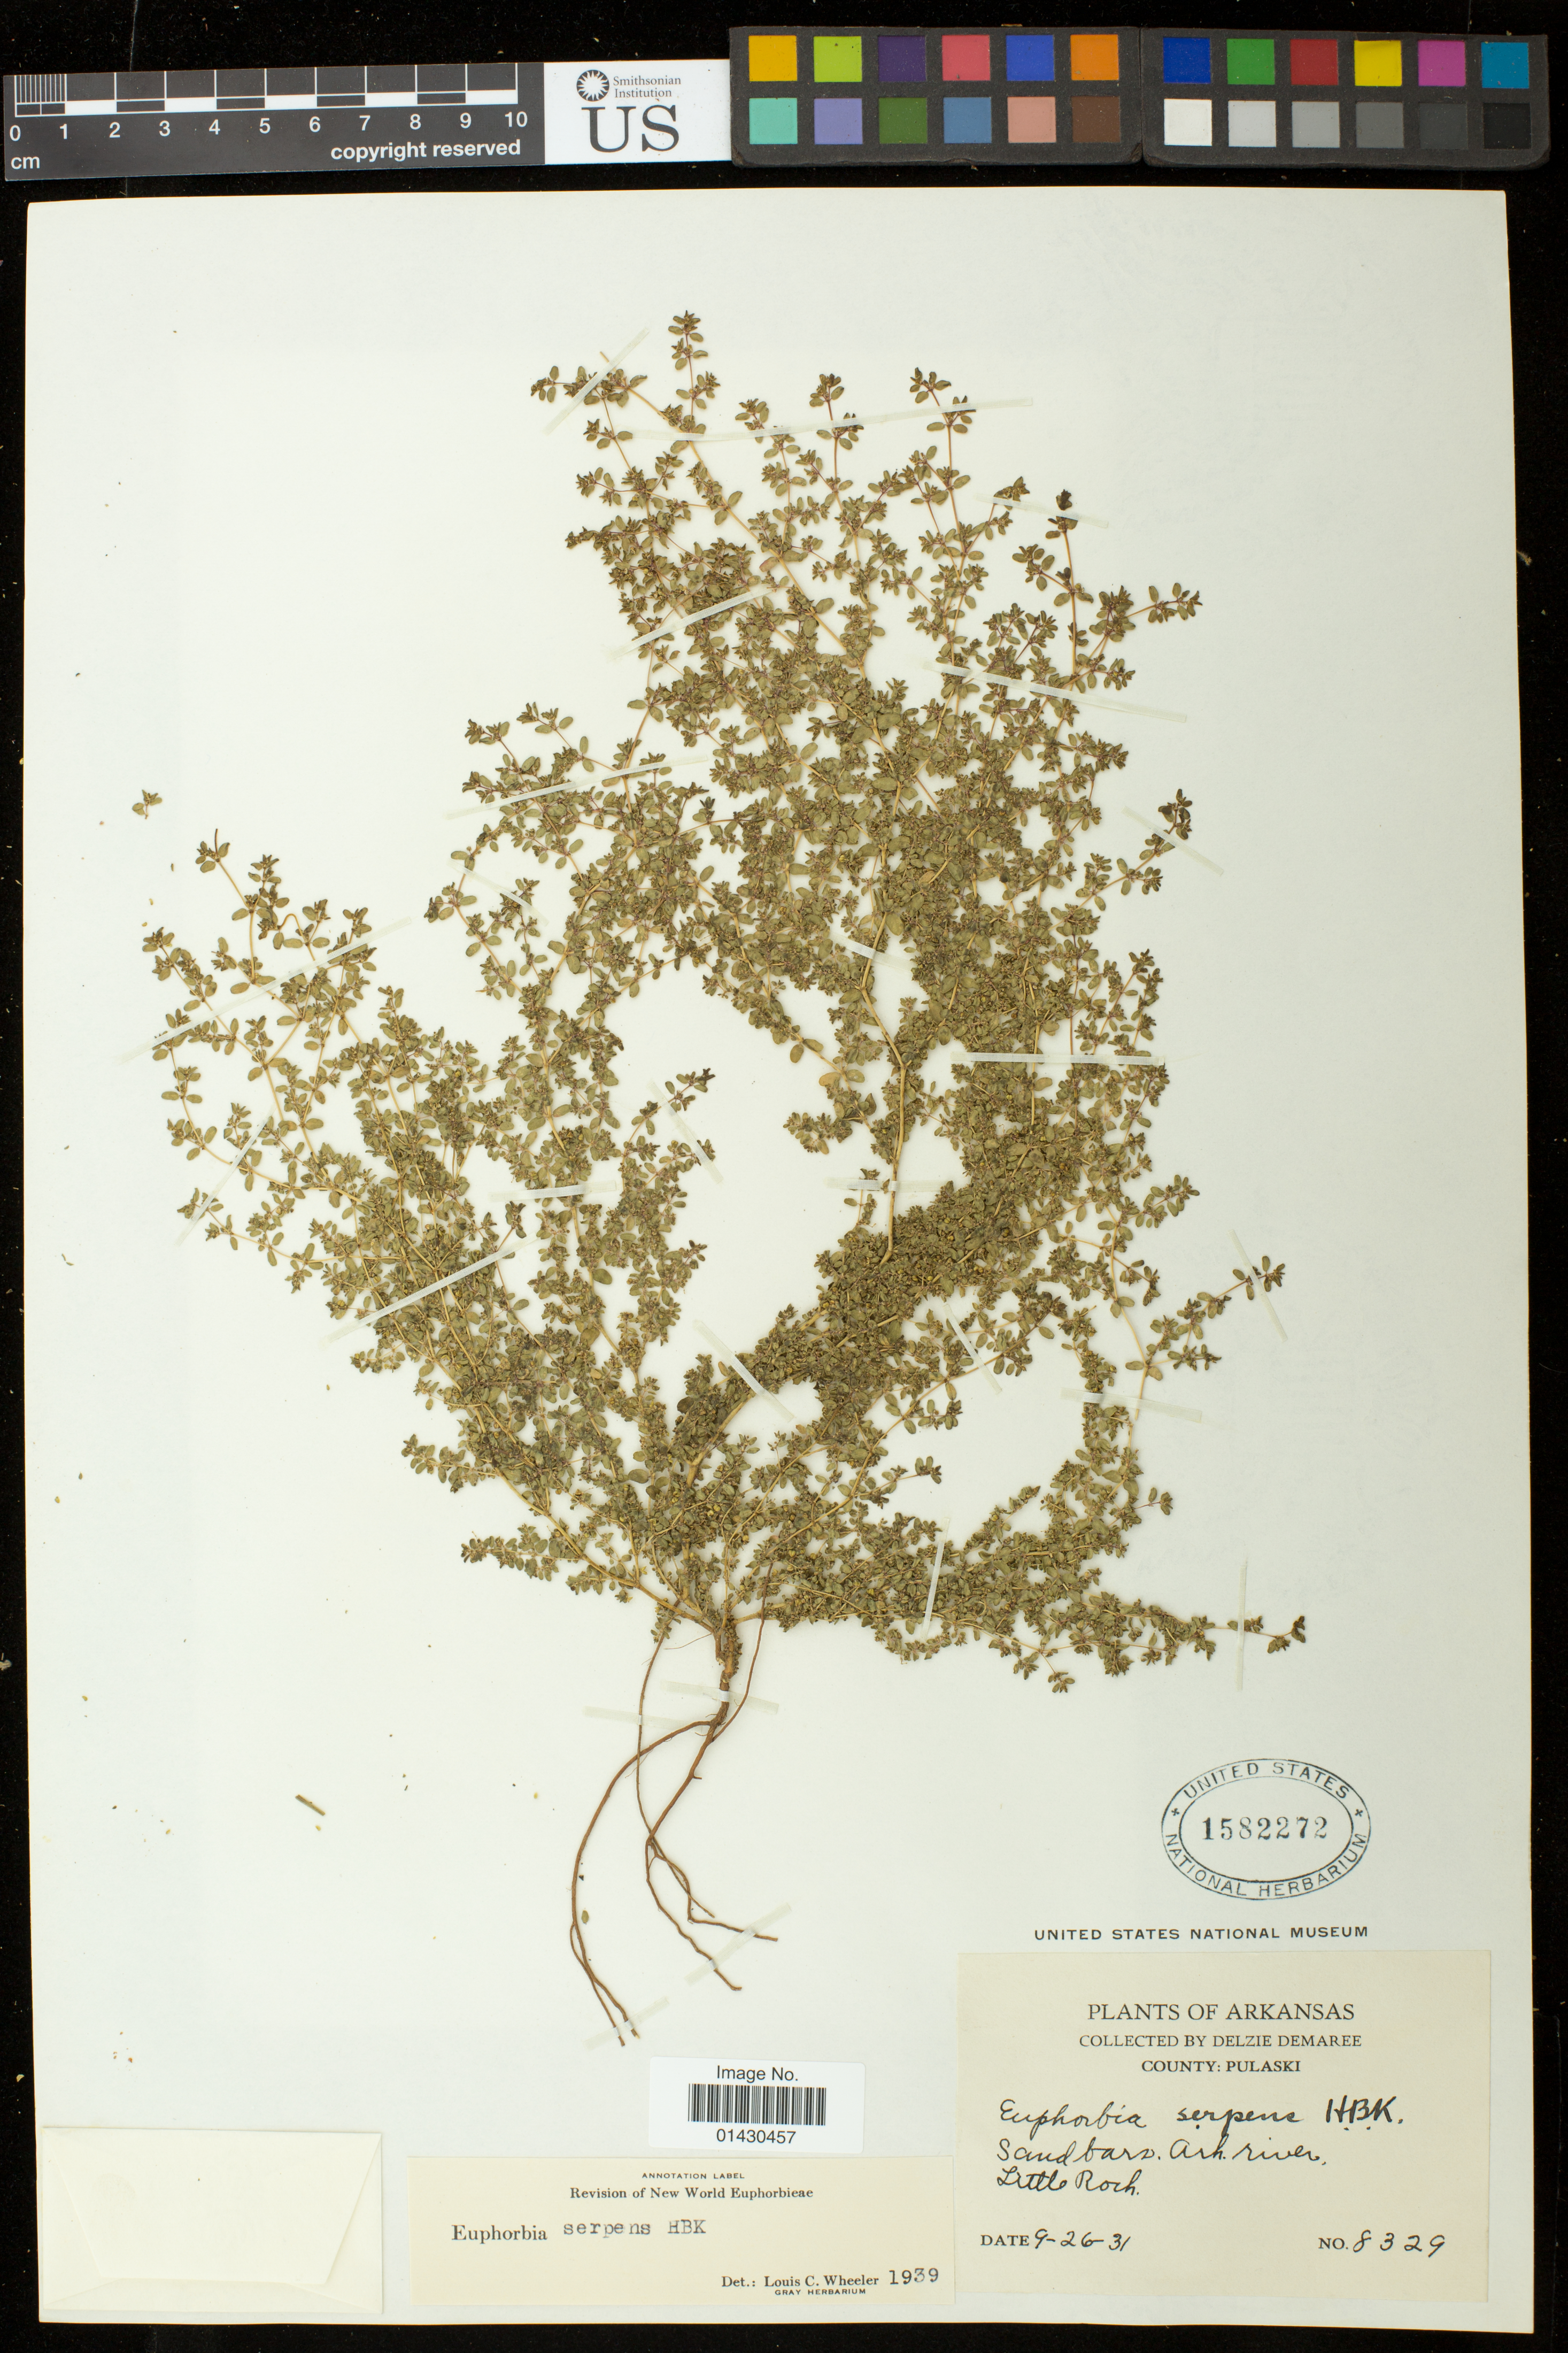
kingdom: Plantae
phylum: Tracheophyta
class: Magnoliopsida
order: Malpighiales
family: Euphorbiaceae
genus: Euphorbia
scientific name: Euphorbia serpens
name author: Kunth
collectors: D. Demaree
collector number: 8329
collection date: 1931-09-26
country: United States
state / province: Arkansas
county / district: Pulaski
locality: Sand bars. Ark. river, Little Rock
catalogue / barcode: US 1582272